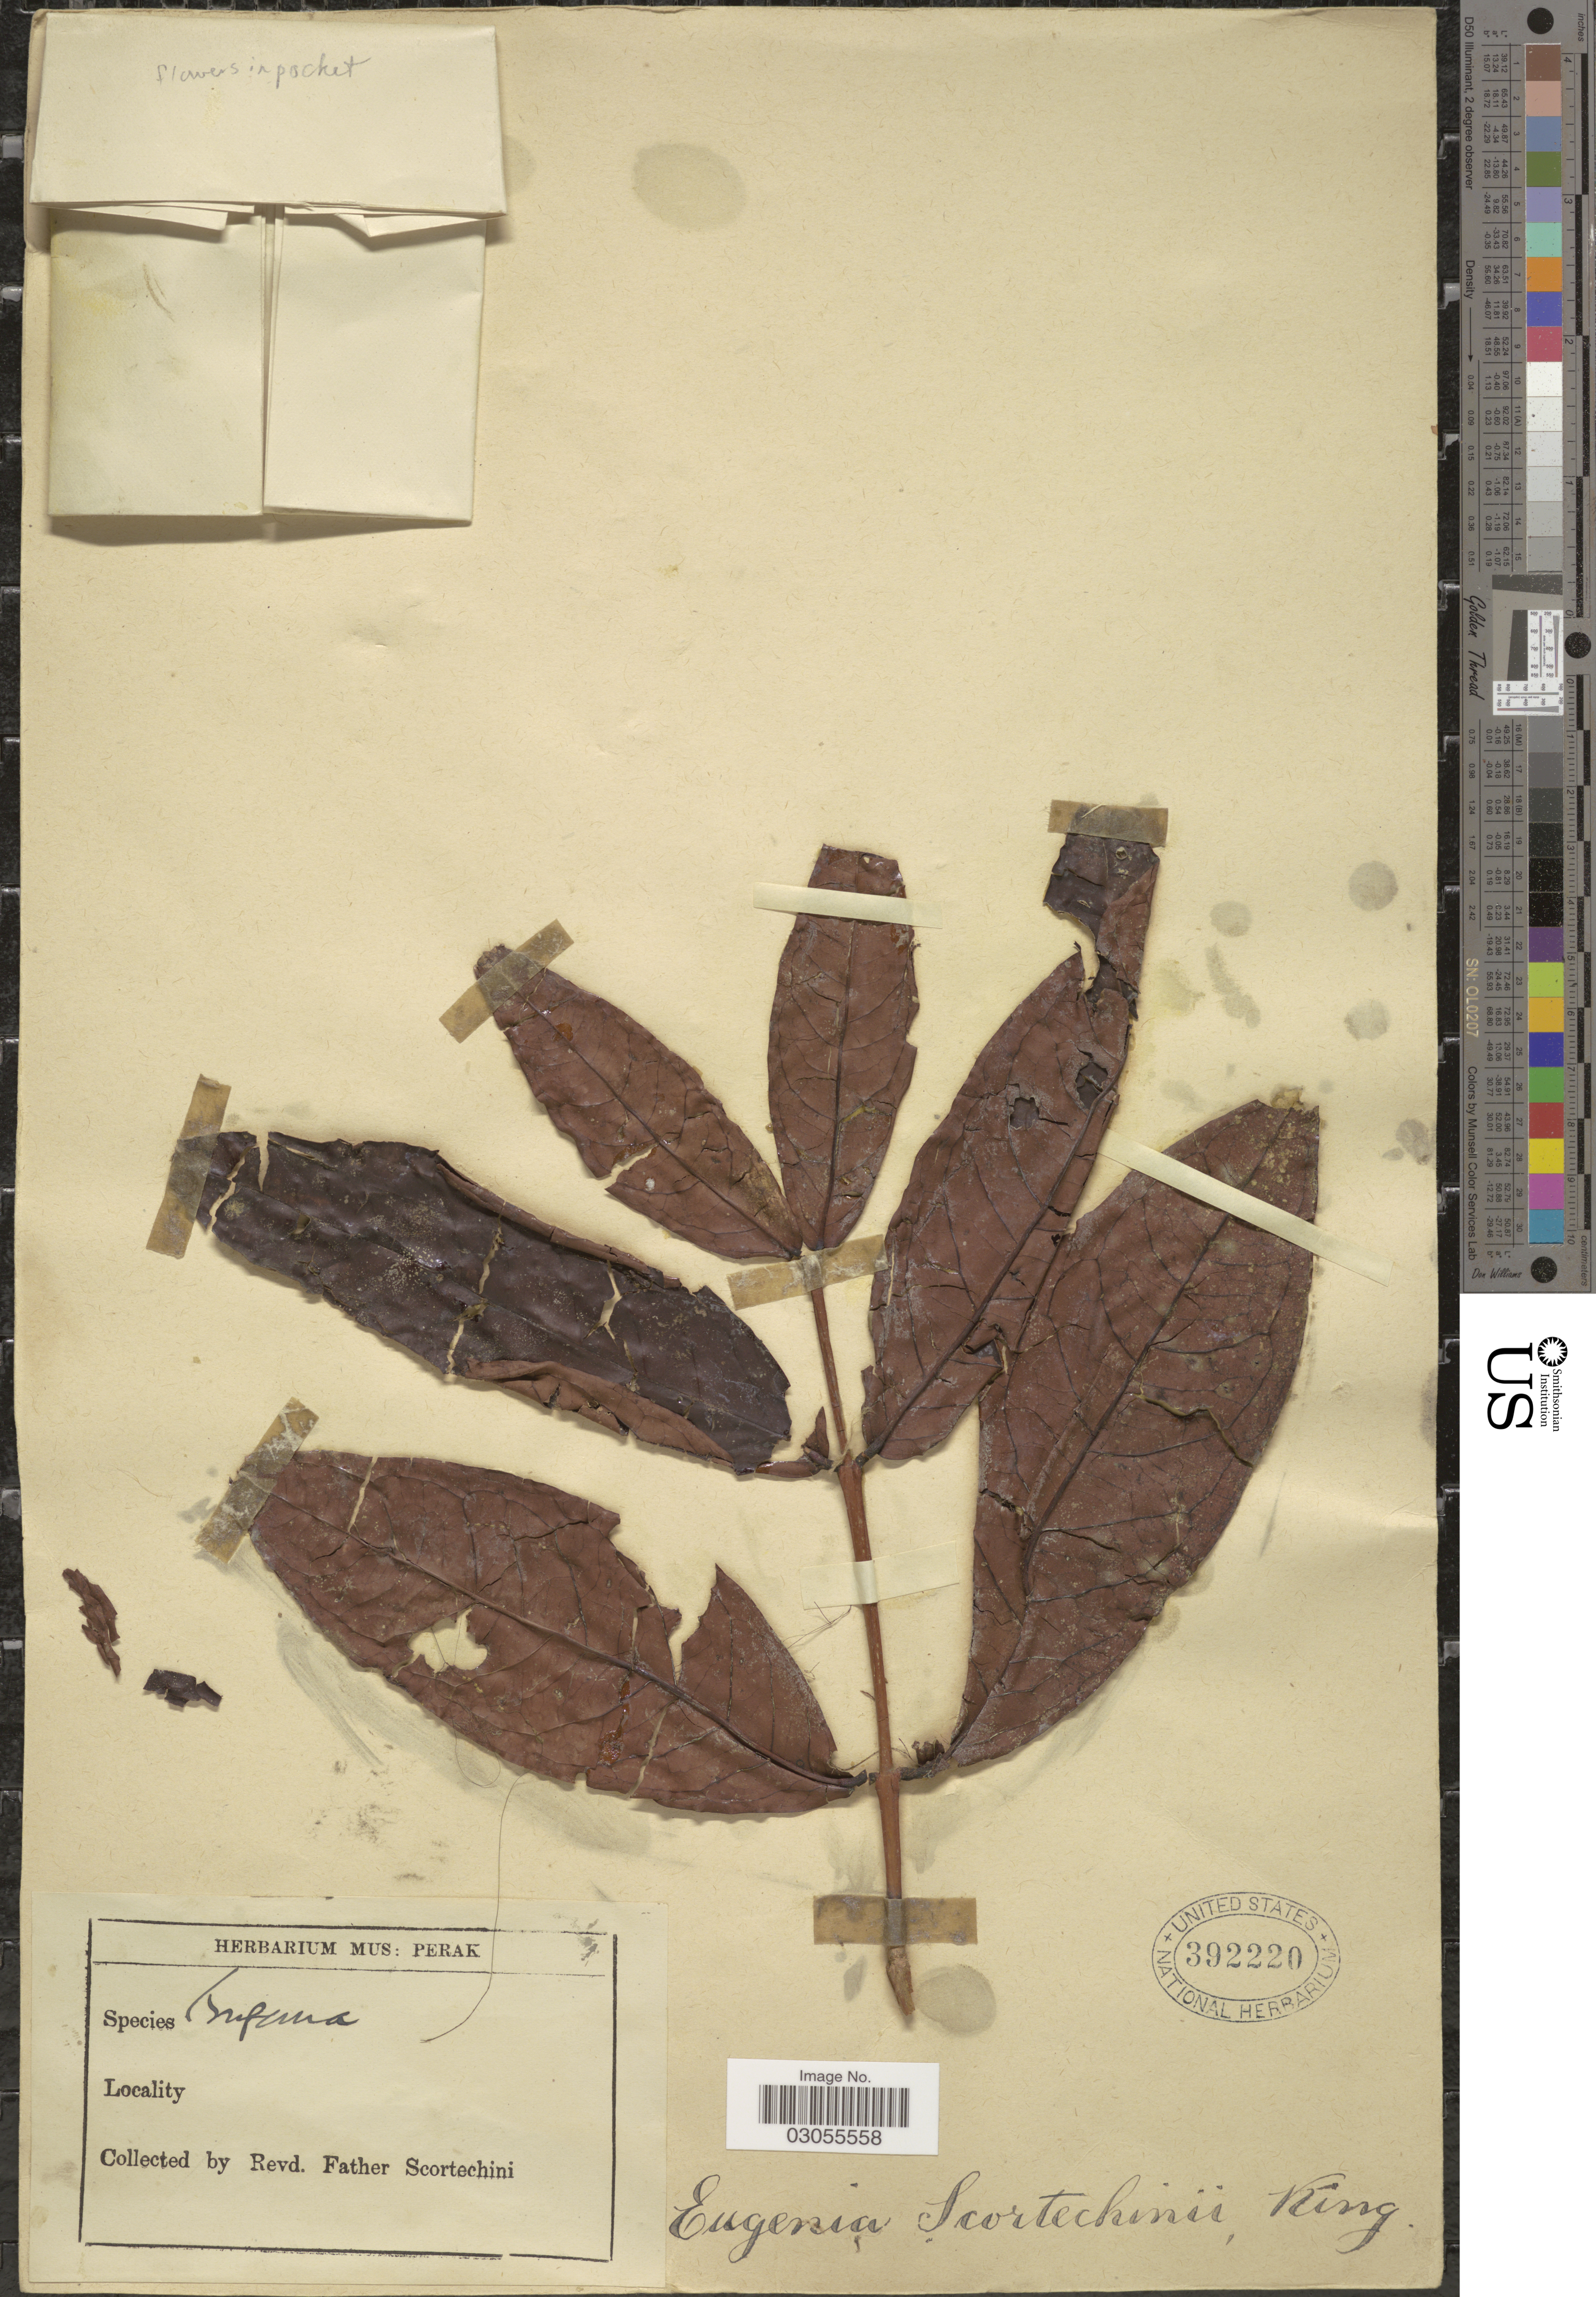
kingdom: Plantae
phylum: Tracheophyta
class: Magnoliopsida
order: Myrtales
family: Myrtaceae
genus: Syzygium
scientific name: Syzygium scortechinii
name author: (King) Chantar. & J.Parn.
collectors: Fr. Scortechini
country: Malaysia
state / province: Perak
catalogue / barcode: US 392220